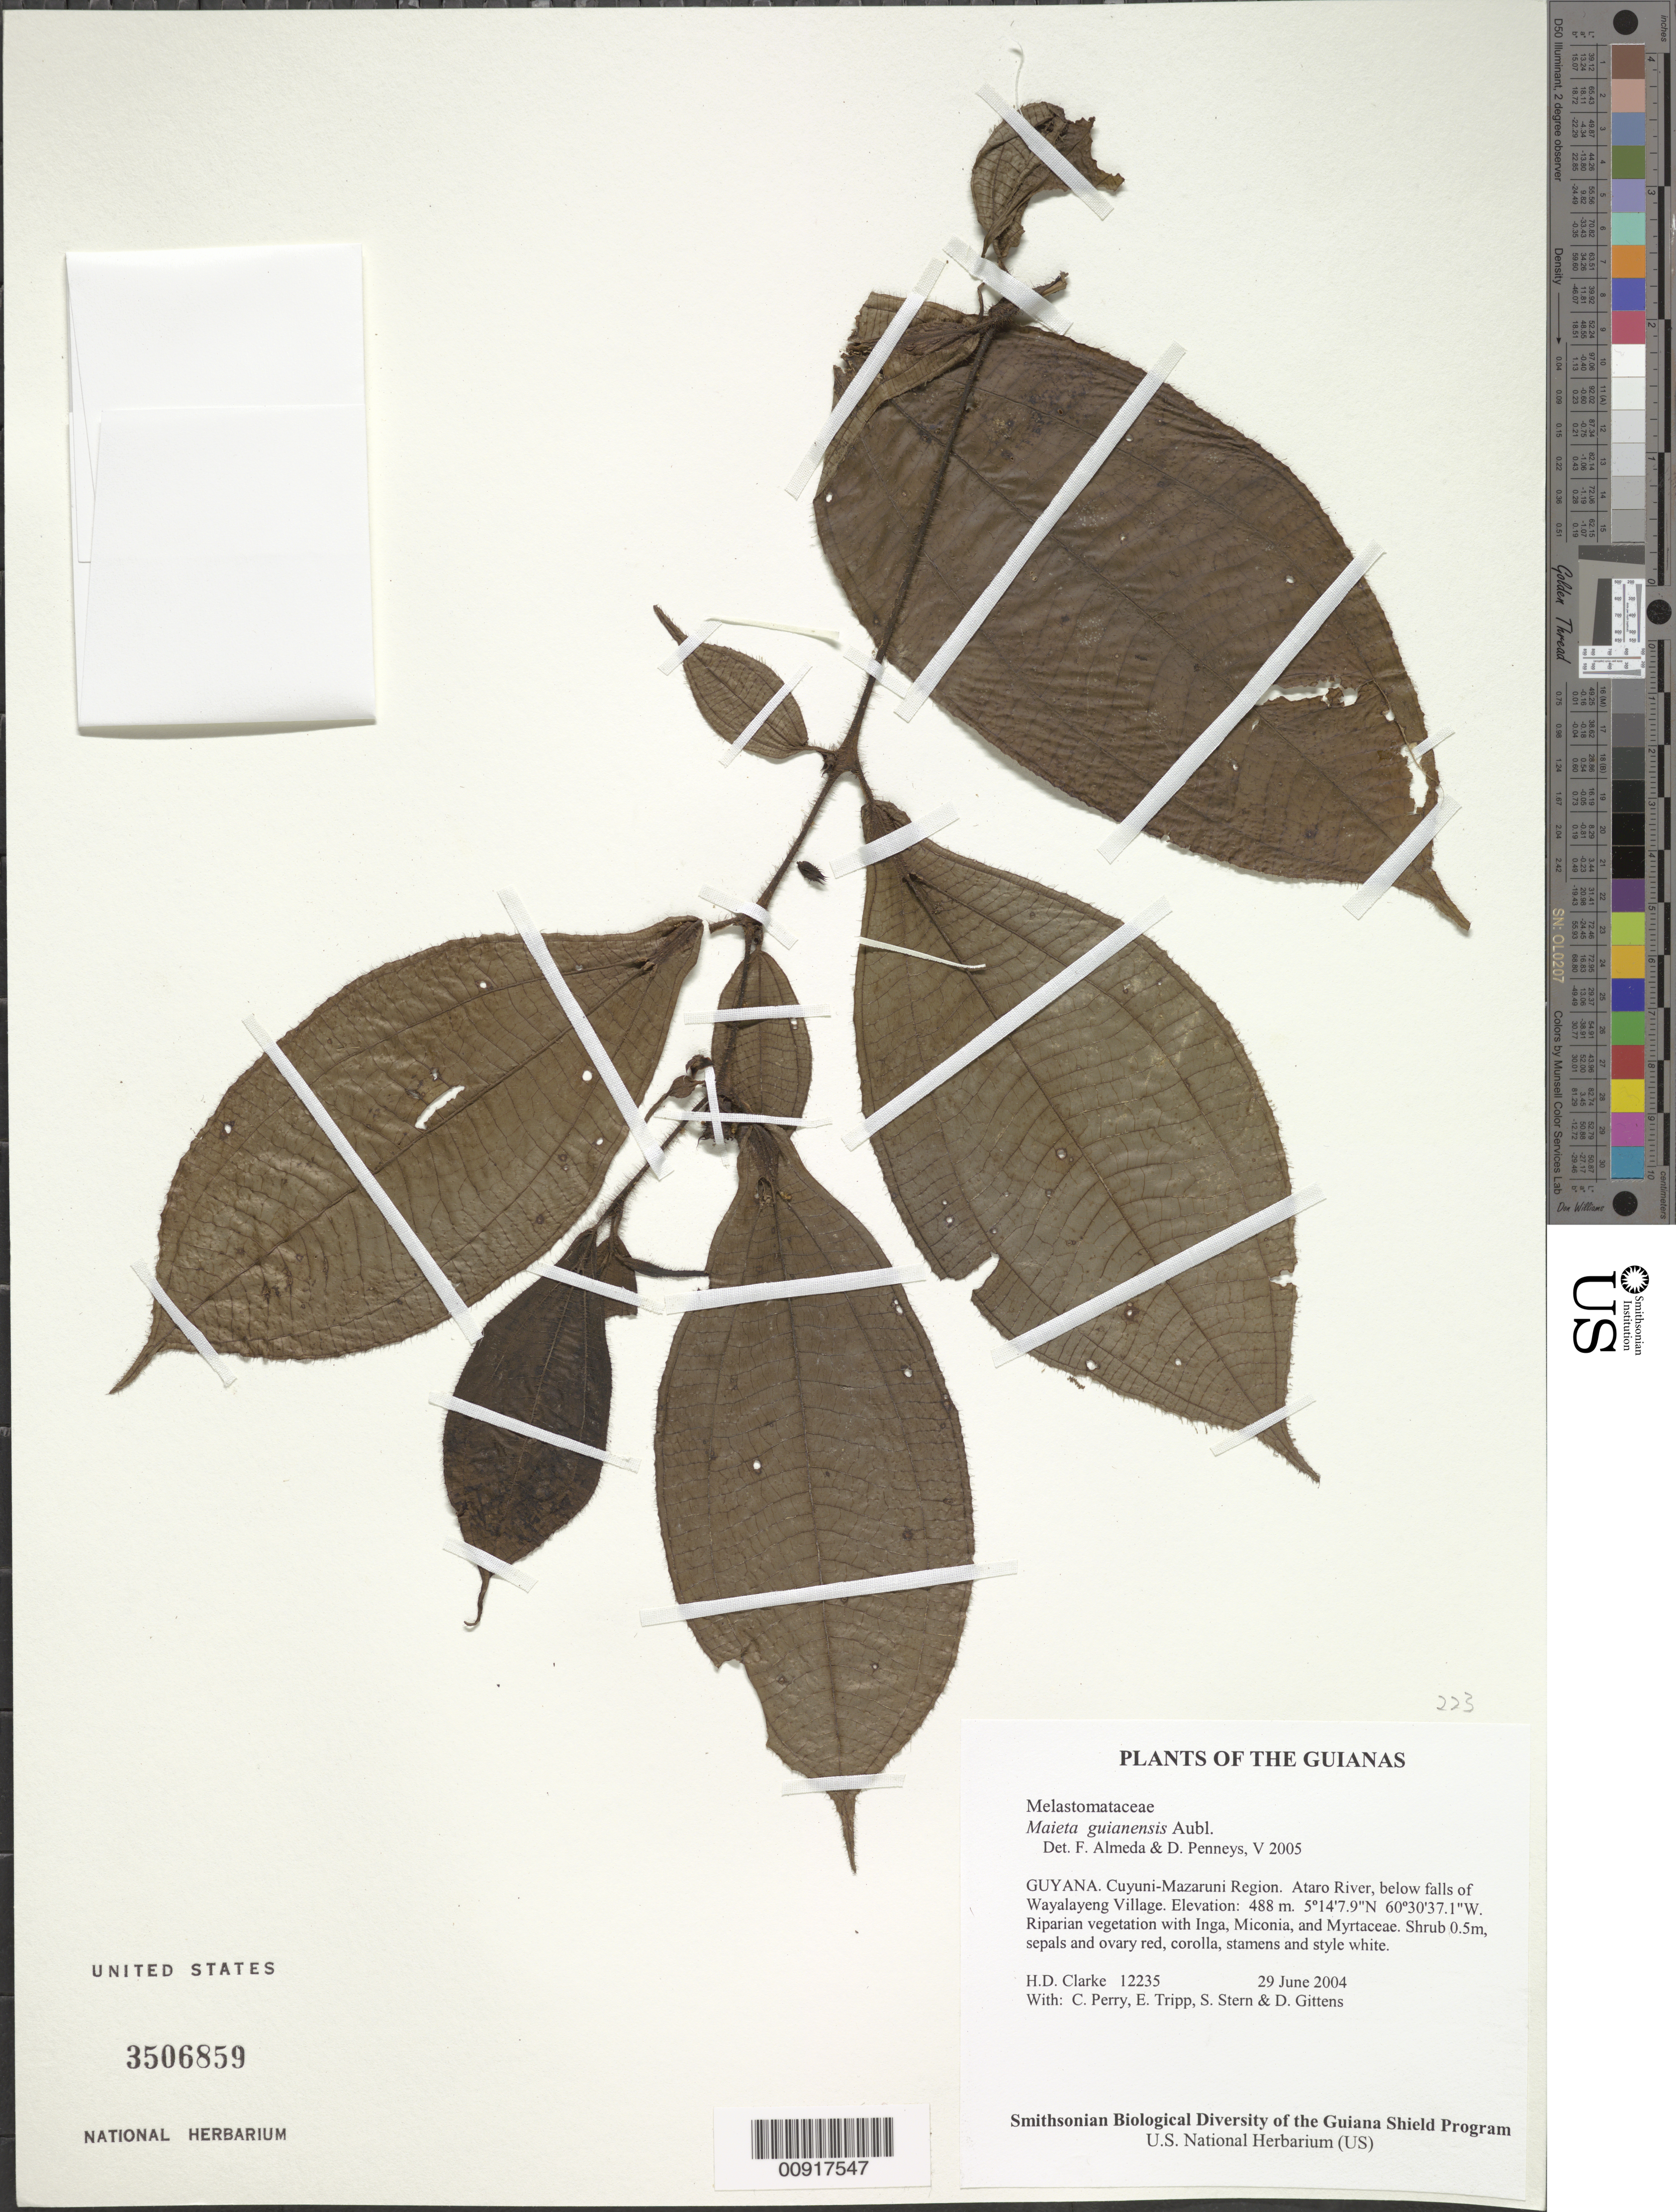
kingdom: Plantae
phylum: Tracheophyta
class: Magnoliopsida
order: Myrtales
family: Melastomataceae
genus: Maieta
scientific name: Maieta guianensis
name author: Aubl.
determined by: Almeda, F.; Penneys, D. S.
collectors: H. D. Clarke, C. Perry, E. Tripp, S. R. Stern & D. Gittens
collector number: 12235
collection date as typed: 29 June 2004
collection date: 2004-06-29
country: Guyana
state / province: Cuyuni-Mazaruni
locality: Ataro River, below falls of Wayalayeng Village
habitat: Riparian vegetation with Inga, Miconia, and Myrtaceae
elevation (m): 488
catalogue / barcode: US 3506859